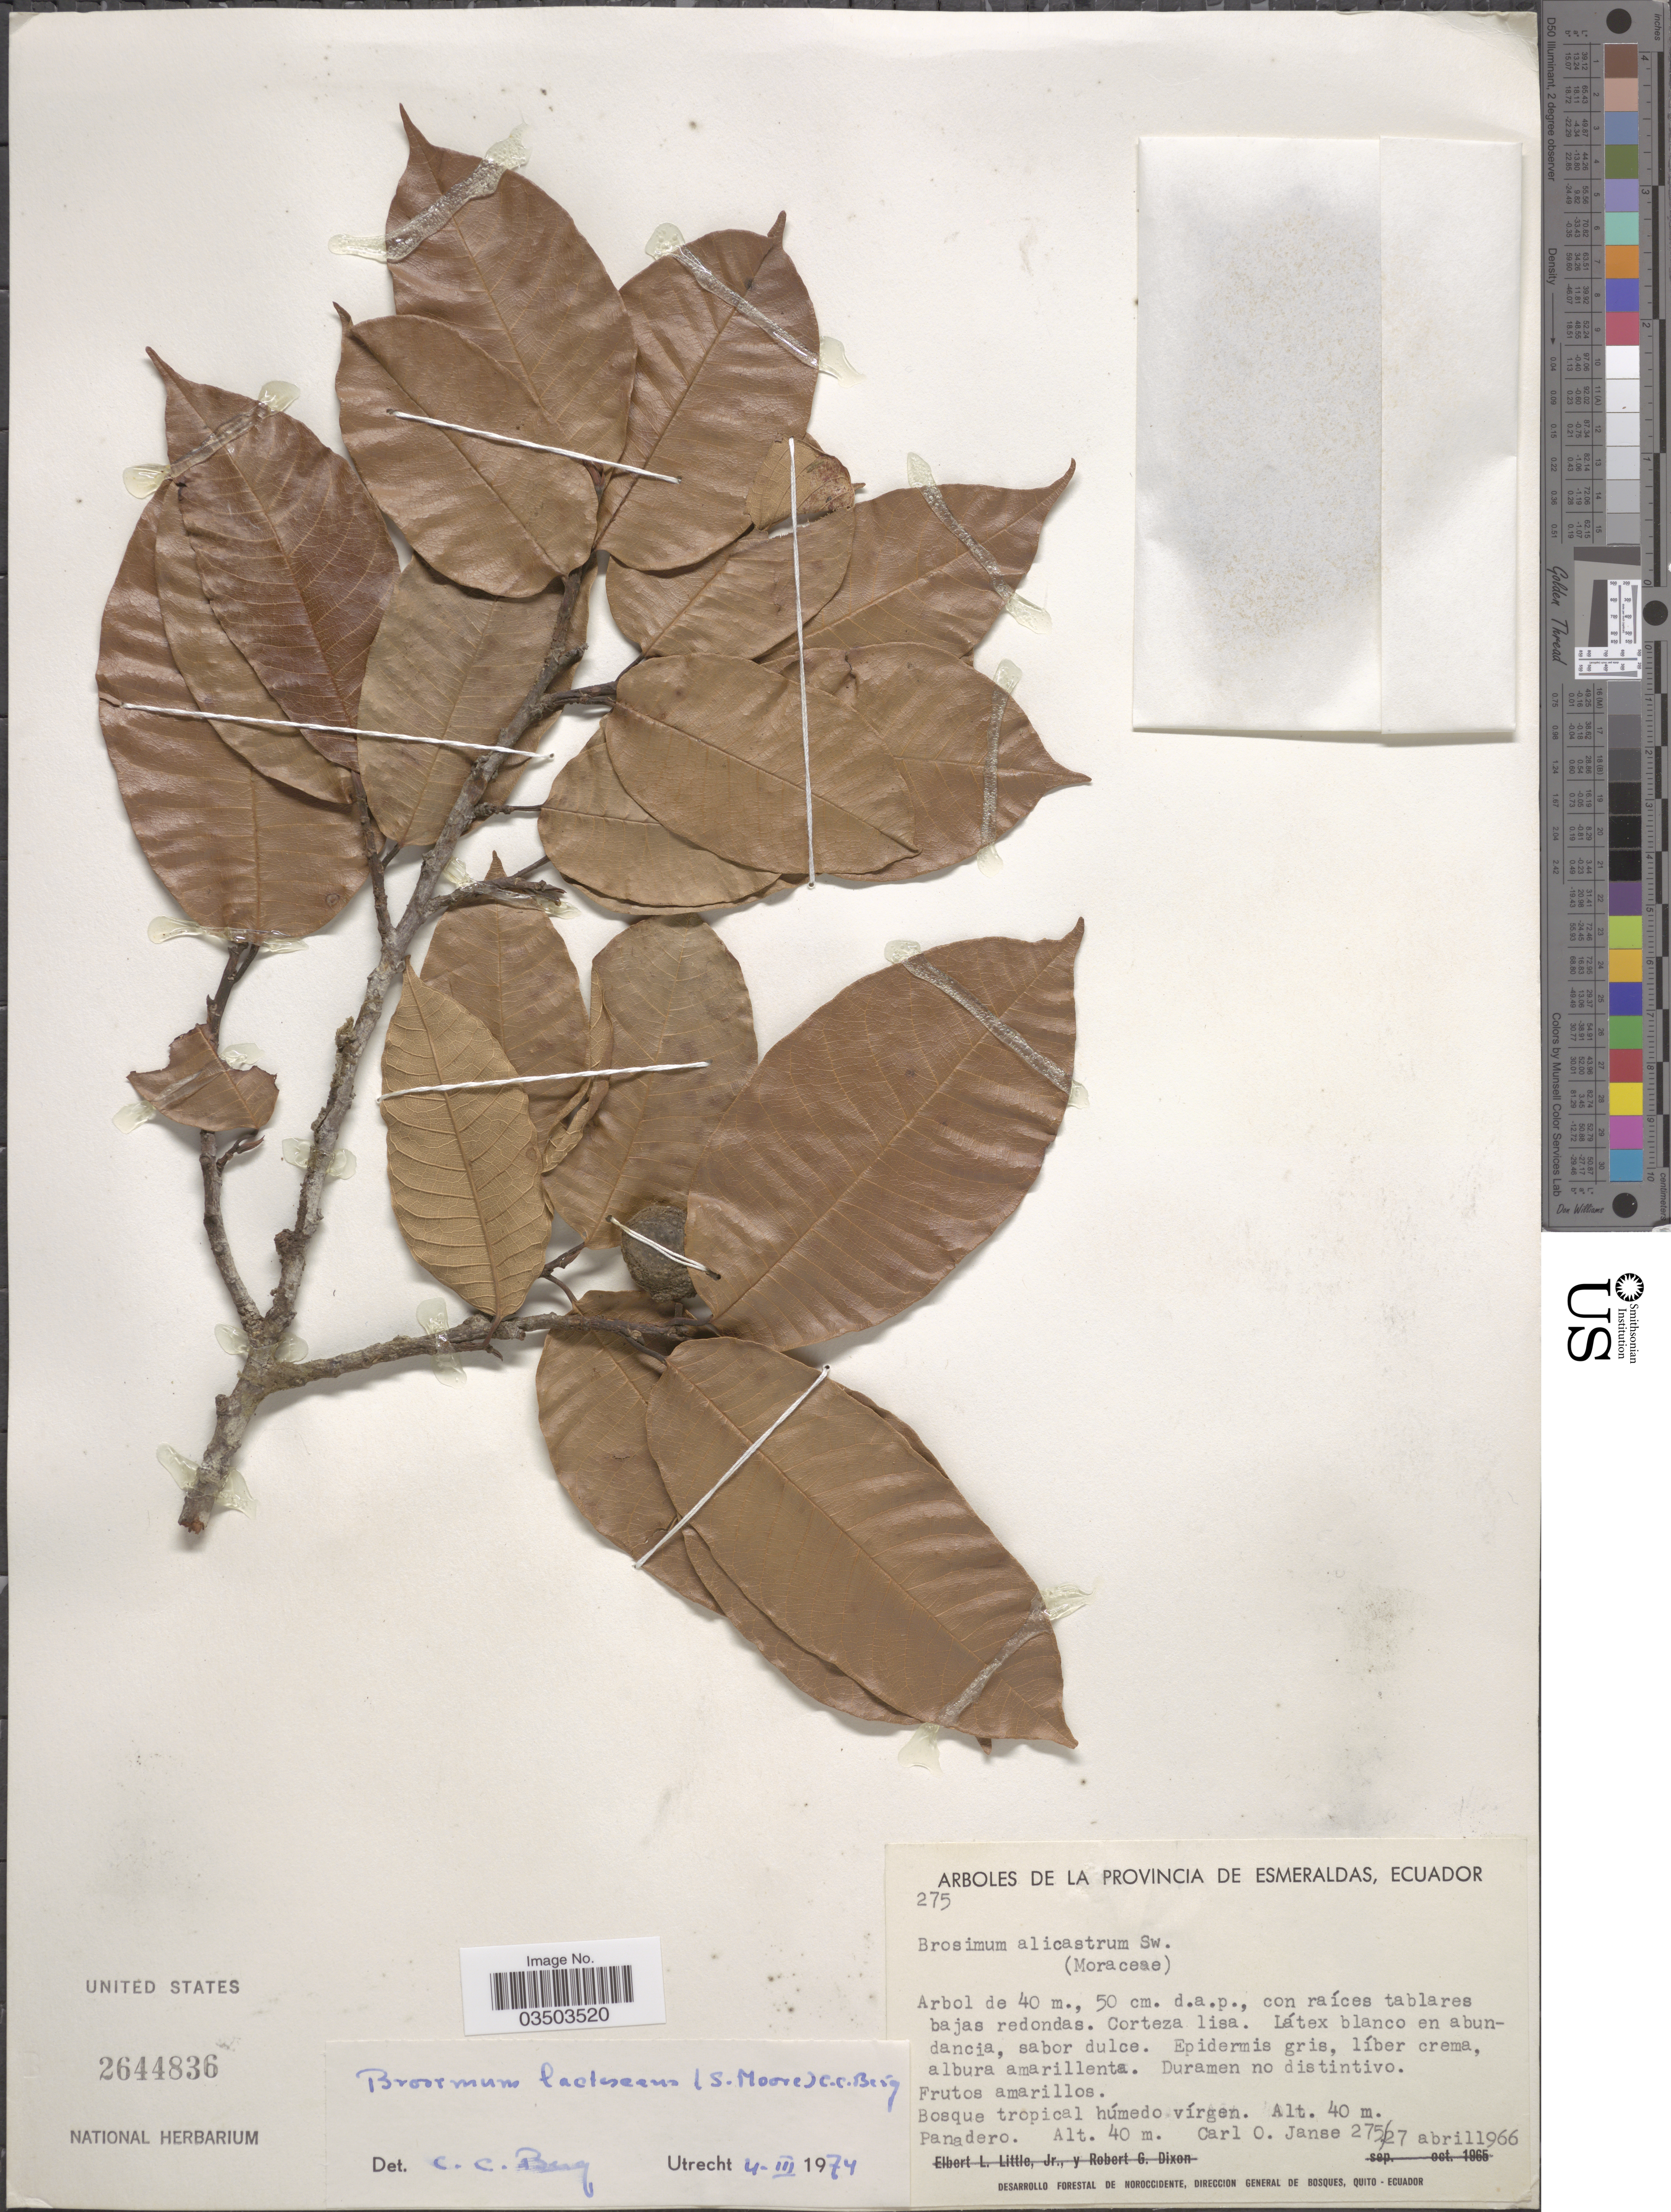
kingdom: Plantae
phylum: Tracheophyta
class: Magnoliopsida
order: Rosales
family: Moraceae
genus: Brosimum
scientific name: Brosimum lactescens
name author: (S. Moore) C.C. Berg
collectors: C. Janse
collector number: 275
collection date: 1966-04-27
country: Ecuador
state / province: Esmeraldas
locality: Panadero.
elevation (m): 40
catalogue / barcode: US 2644836